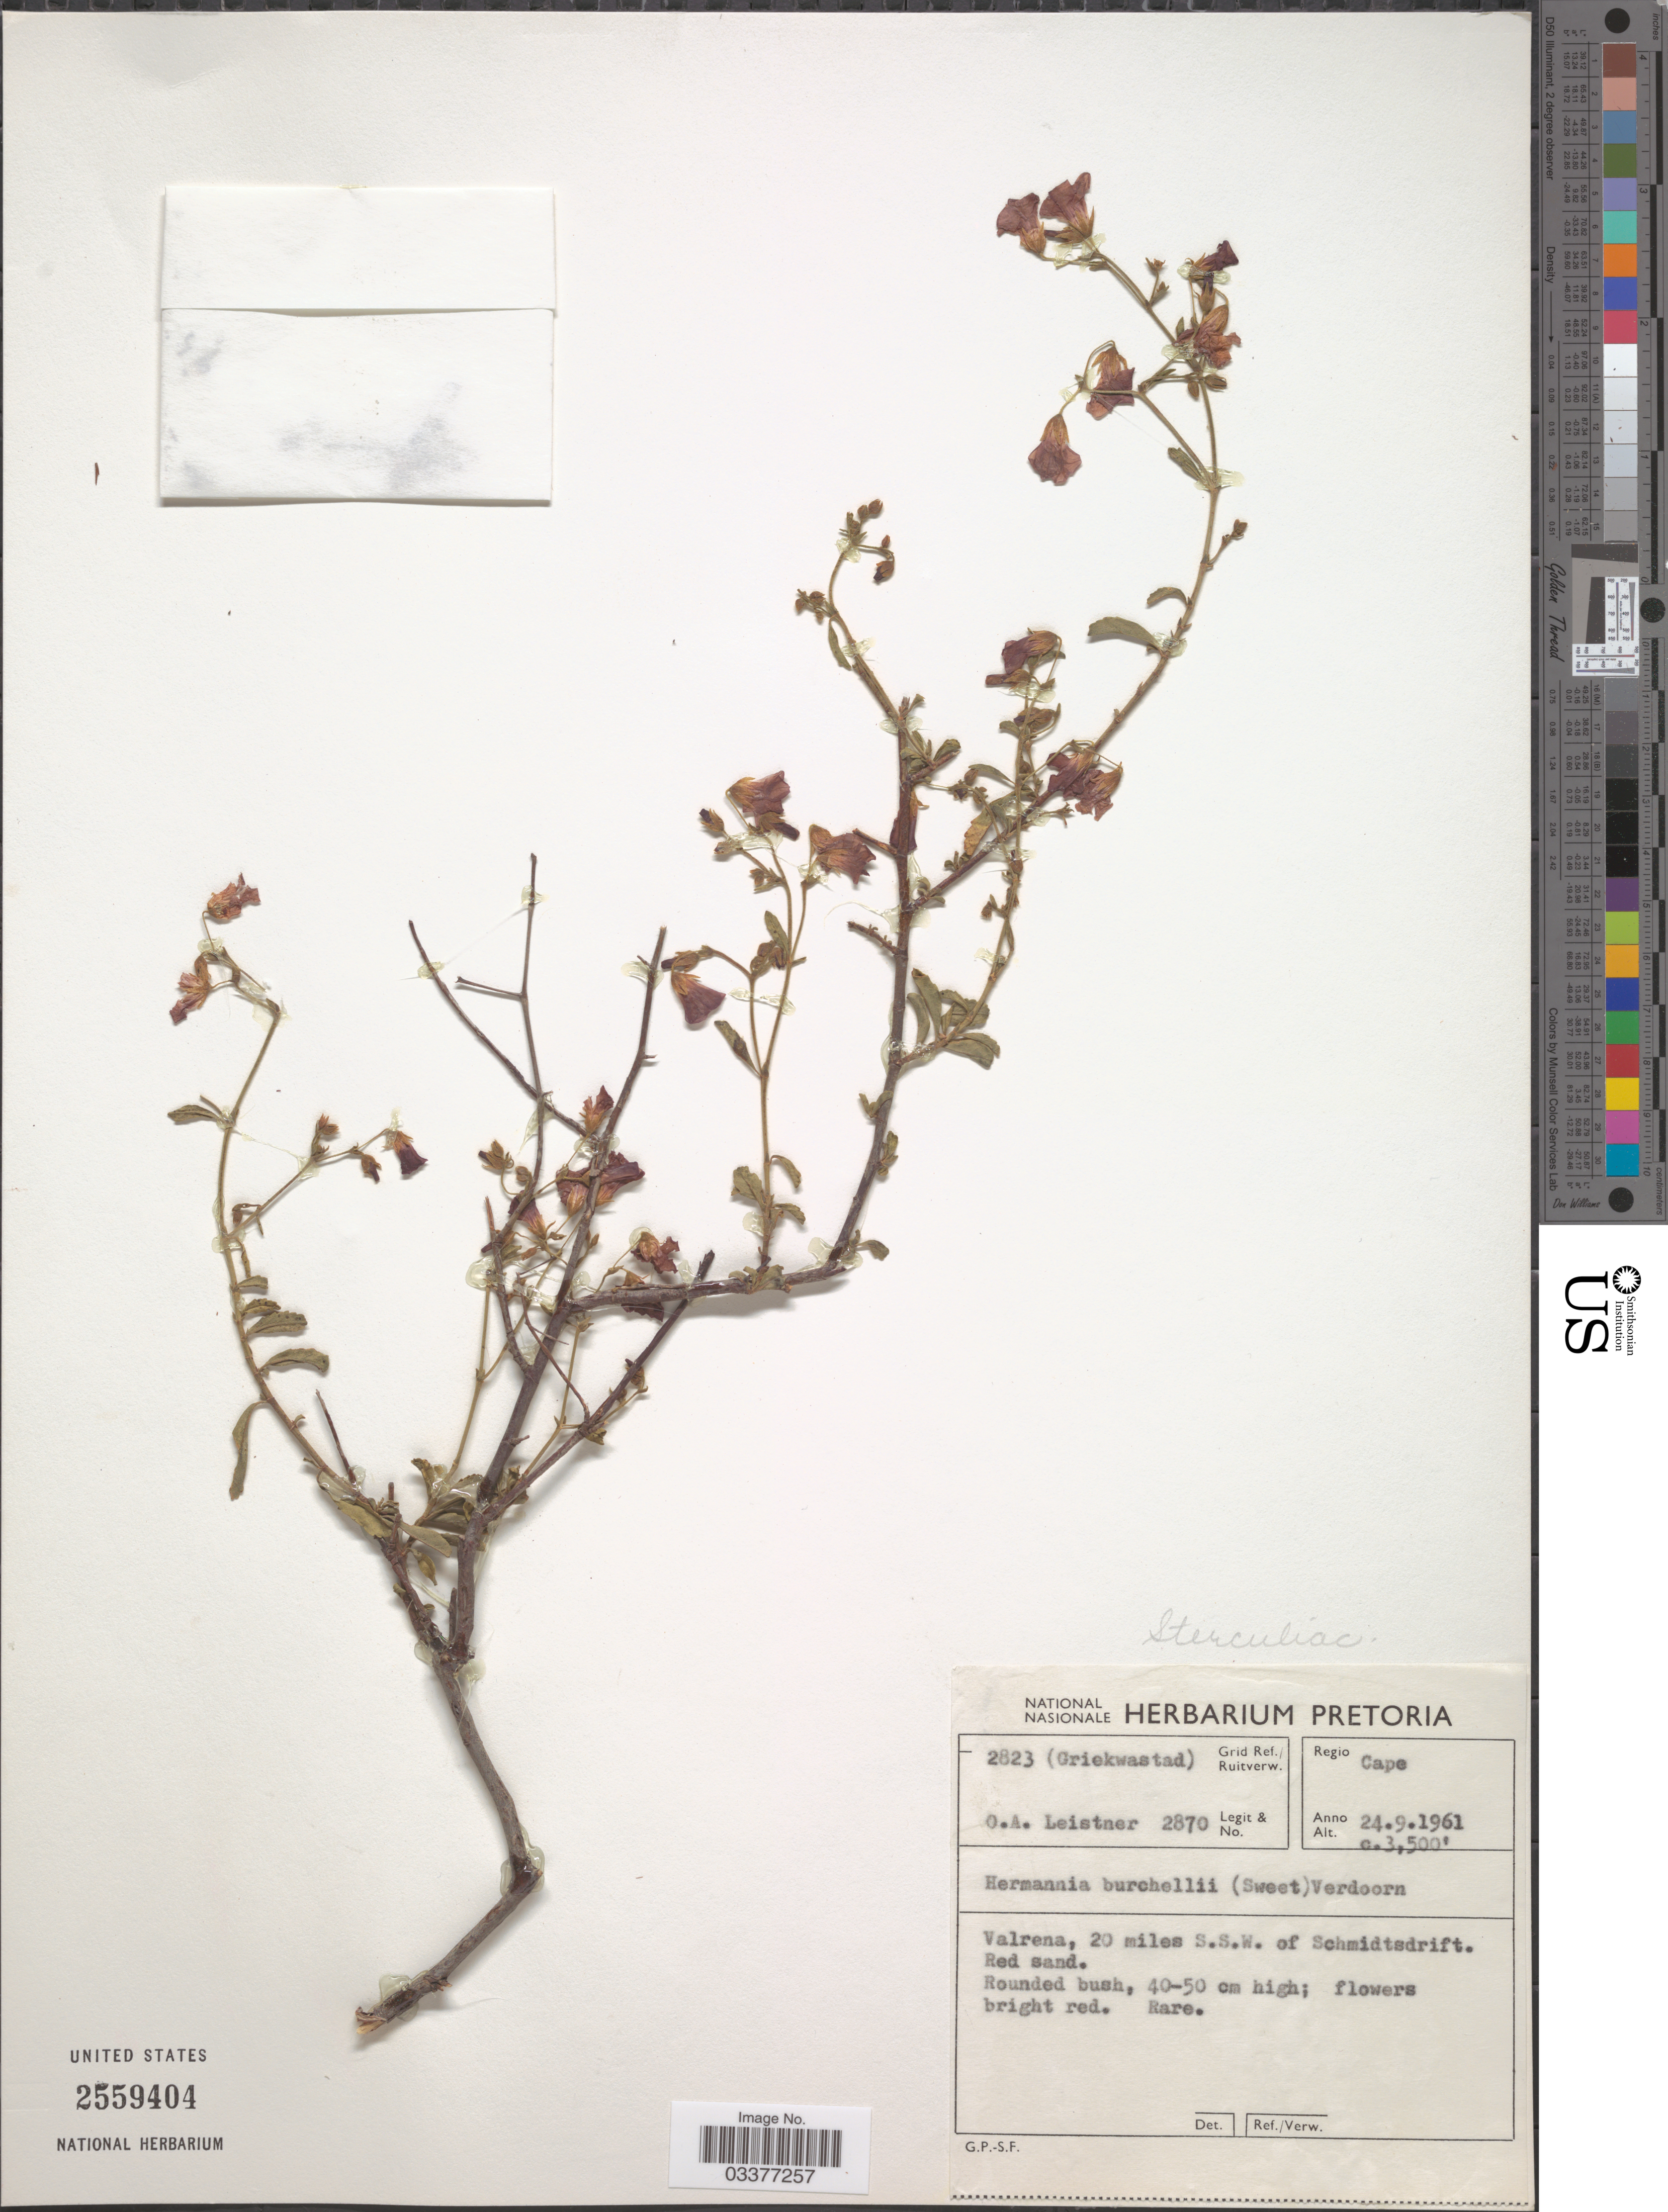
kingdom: Plantae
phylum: Tracheophyta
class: Magnoliopsida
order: Malvales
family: Malvaceae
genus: Hermannia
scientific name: Hermannia burchellii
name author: Verdc.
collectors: O. A. Leistner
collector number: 2870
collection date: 1961-09-24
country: South Africa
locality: Grid Ref./ Ruitverw. 2823 (Griekwastad). Regio Cape. Valrena, 20 miles S.S.W. of Schmidtsdrift.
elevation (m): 1067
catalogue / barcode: US 2559404